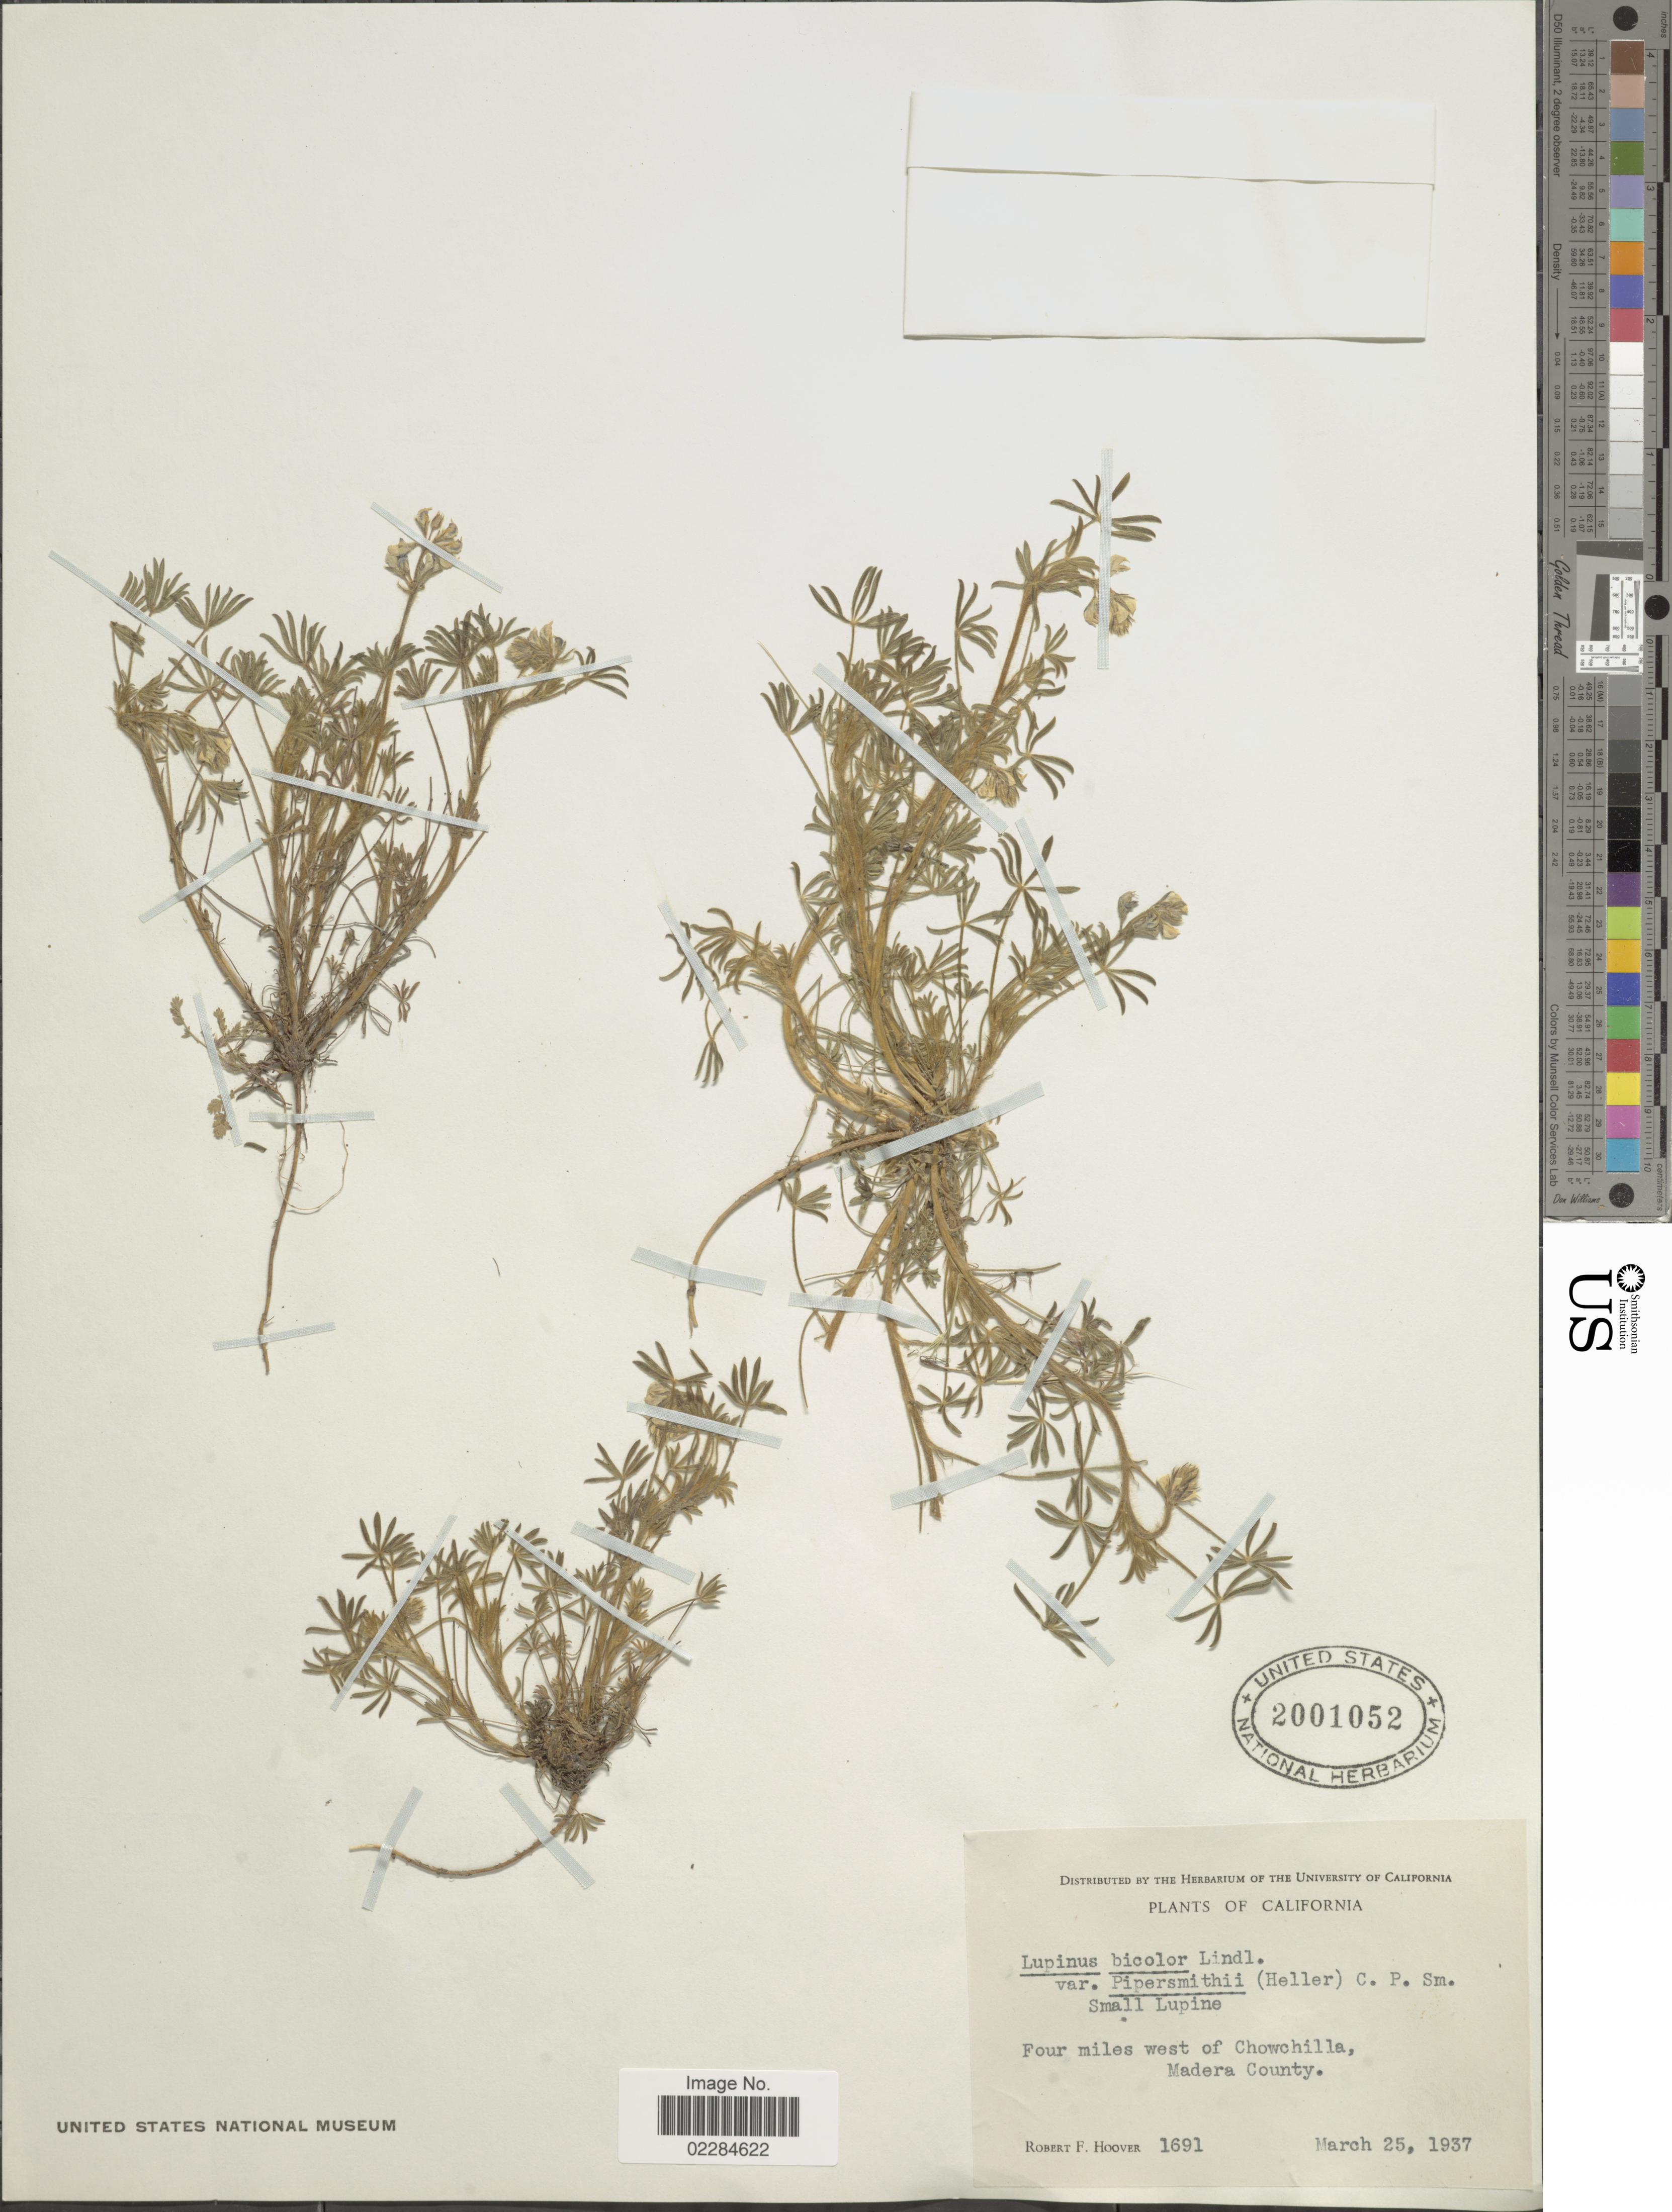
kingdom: Plantae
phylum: Tracheophyta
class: Magnoliopsida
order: Fabales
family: Fabaceae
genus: Lupinus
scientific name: Lupinus bicolor var. pipersmithii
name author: (A. Heller) C.P. Sm.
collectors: R. F. Hoover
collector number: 1691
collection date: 1937-03-25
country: United States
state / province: California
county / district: Madera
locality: Four miles west of Chowchilla, Madera County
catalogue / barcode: US 2001052